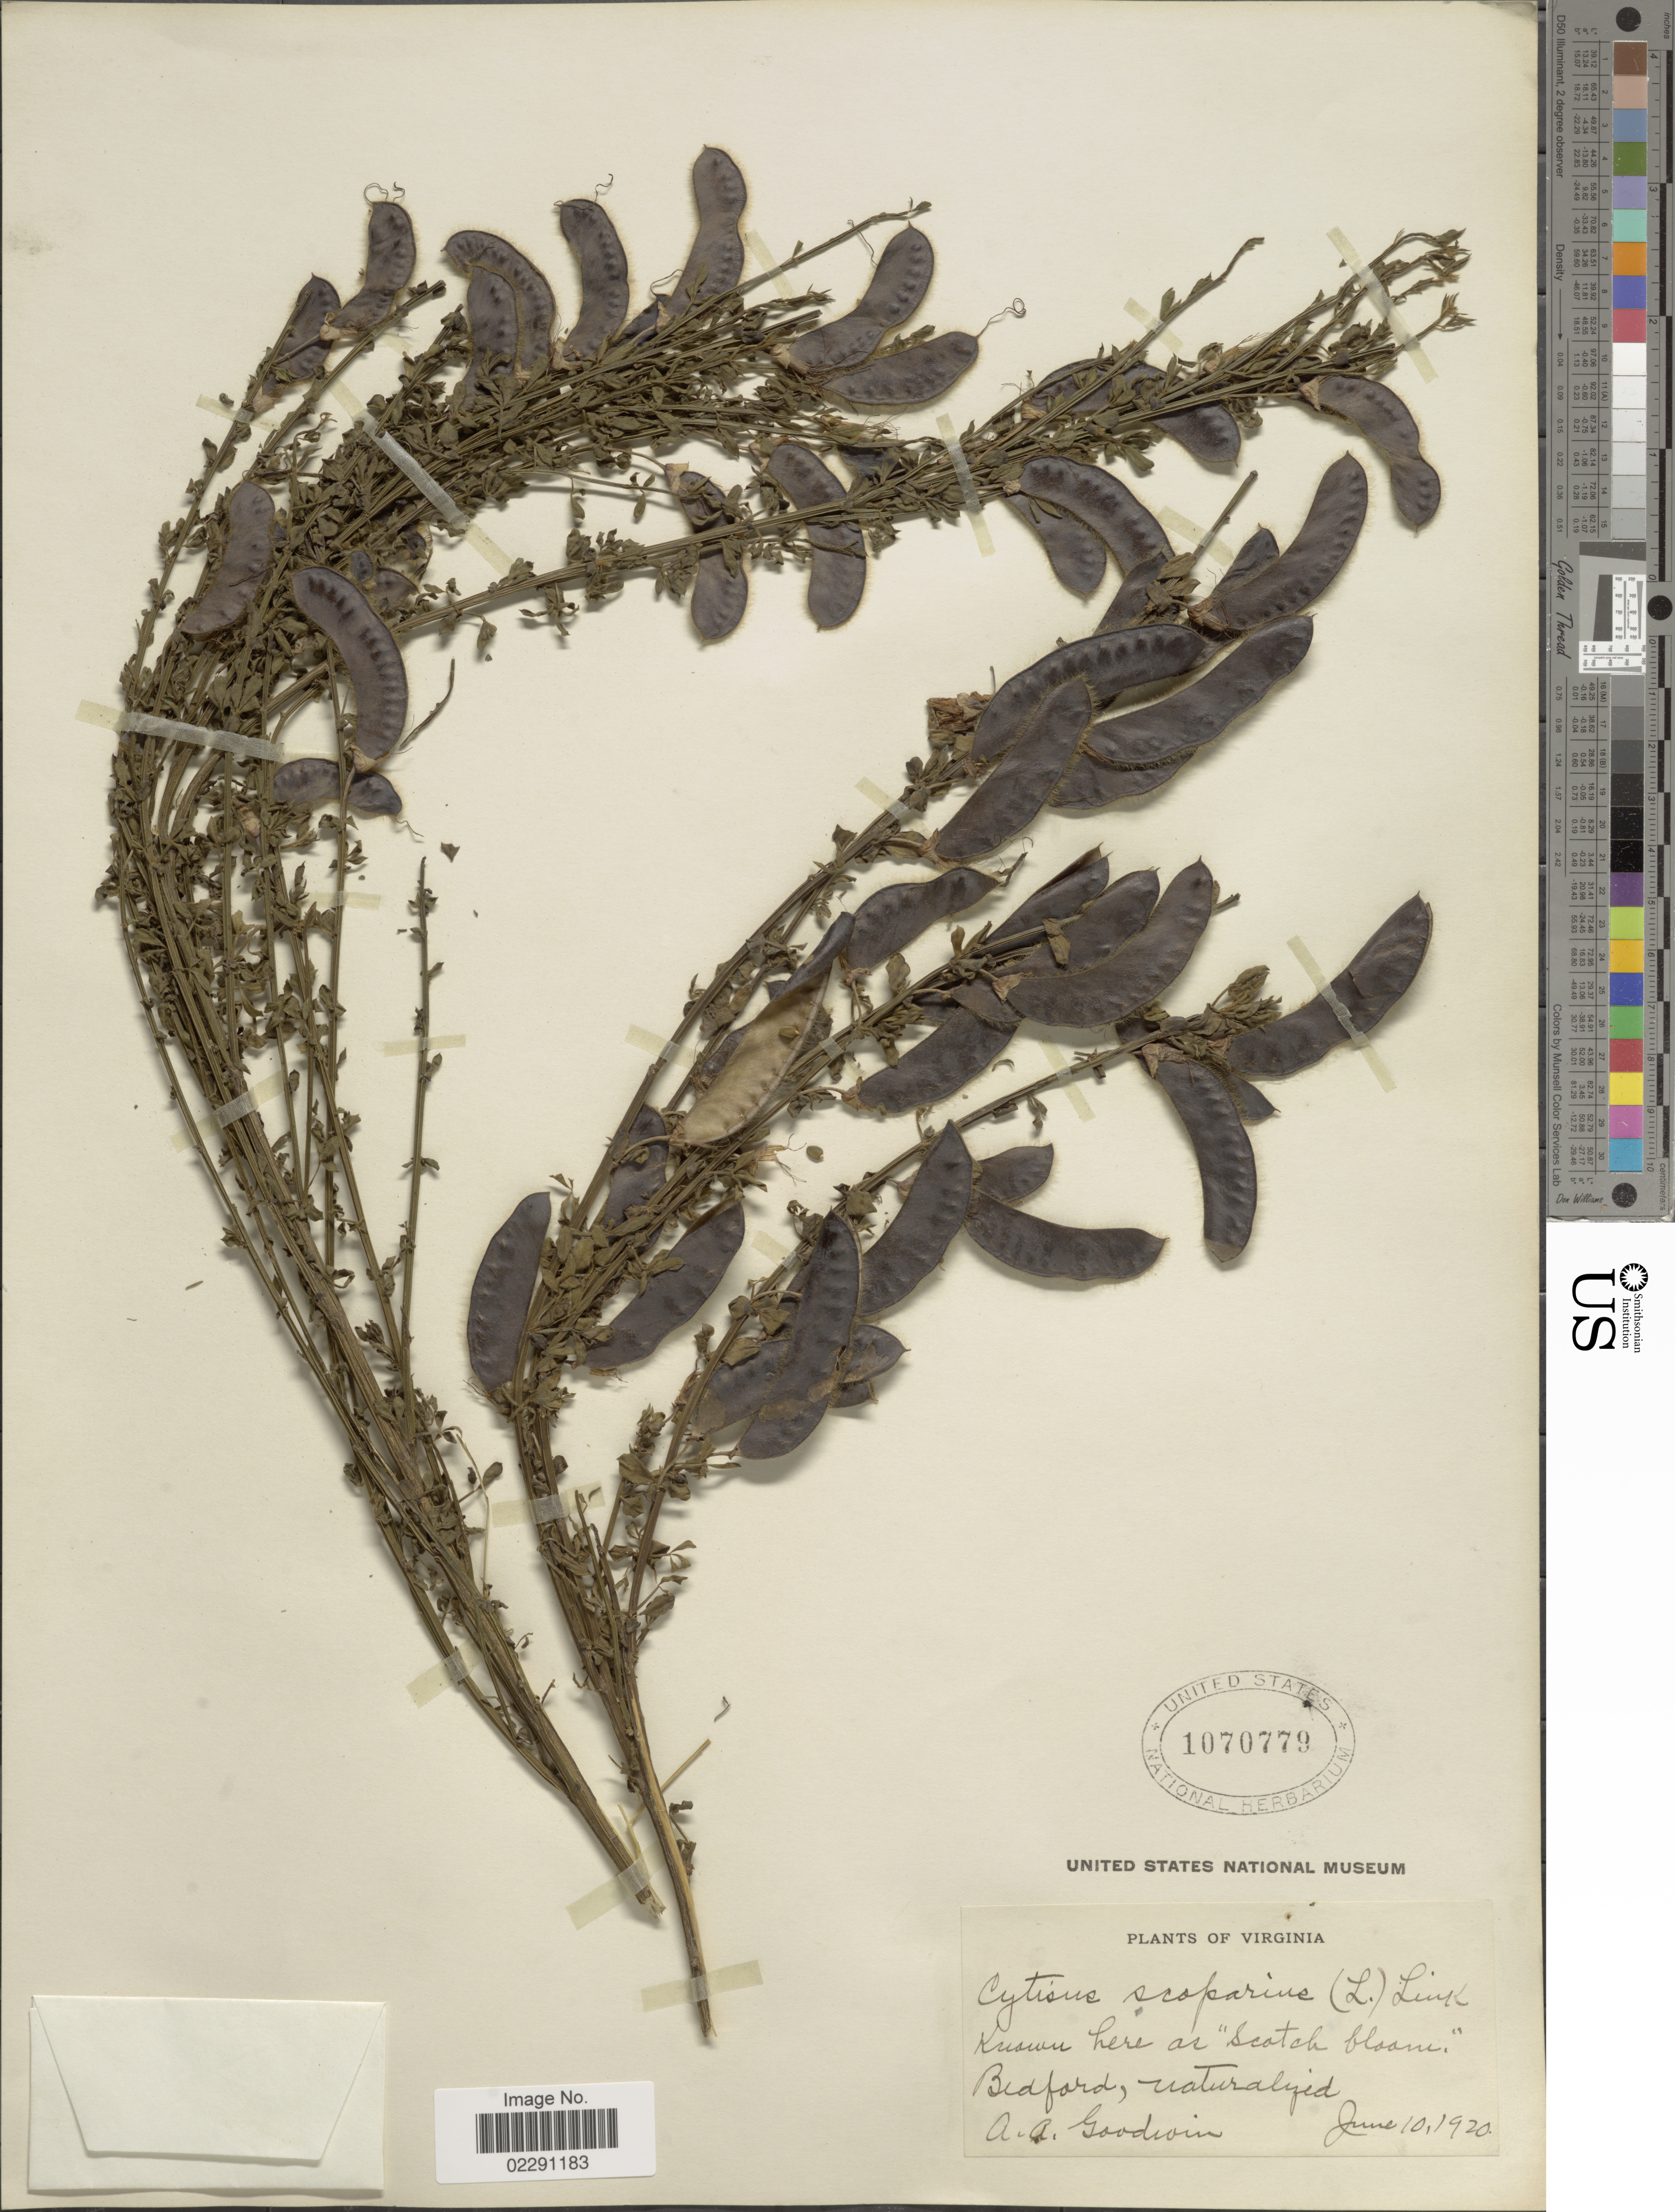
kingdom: Plantae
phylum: Tracheophyta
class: Magnoliopsida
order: Fabales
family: Fabaceae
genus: Cytisus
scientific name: Cytisus scoparius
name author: (L.) Link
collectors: A. Goodwin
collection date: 1920-06-10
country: United States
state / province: Virginia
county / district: Bedford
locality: Bedford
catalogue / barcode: US 1070779